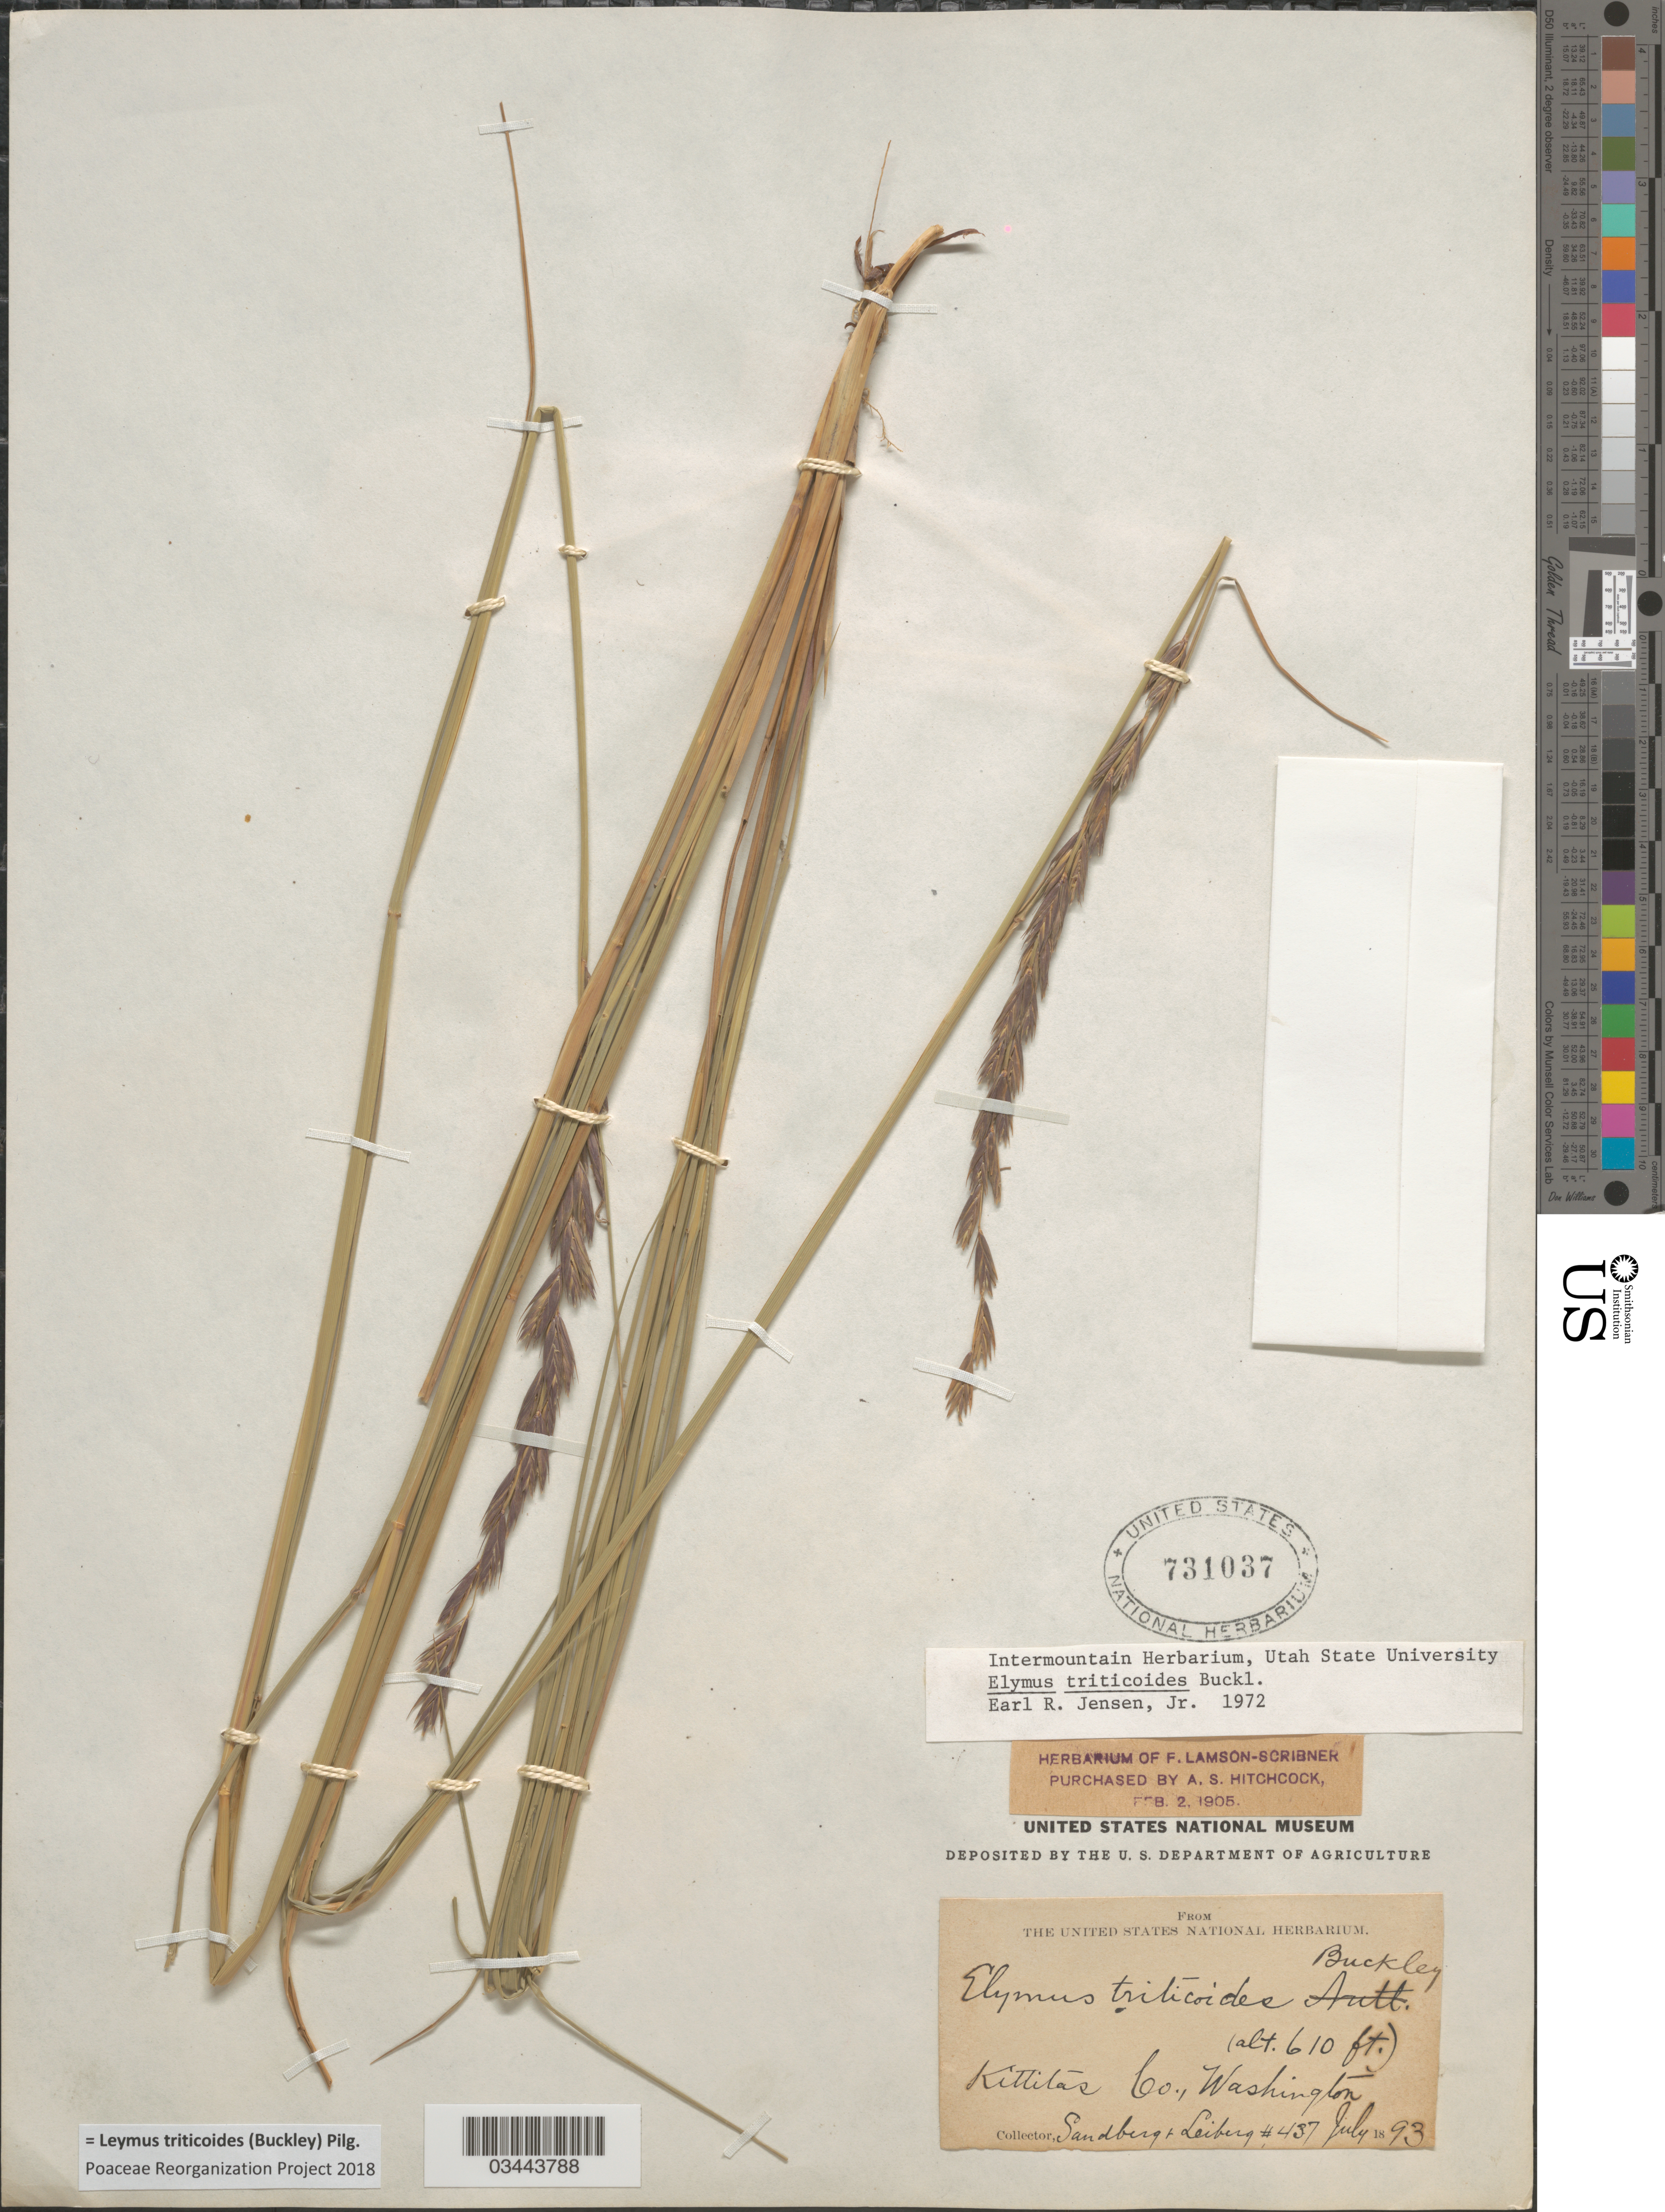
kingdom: Plantae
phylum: Tracheophyta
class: Liliopsida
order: Poales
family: Poaceae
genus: Leymus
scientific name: Leymus triticoides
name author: (Buckley) Pilg.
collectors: Sandberg & -. Leiberg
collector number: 437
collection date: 1893-07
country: United States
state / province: Washington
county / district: Kittitas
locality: Kittitas Co.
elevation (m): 186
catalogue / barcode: US 731037